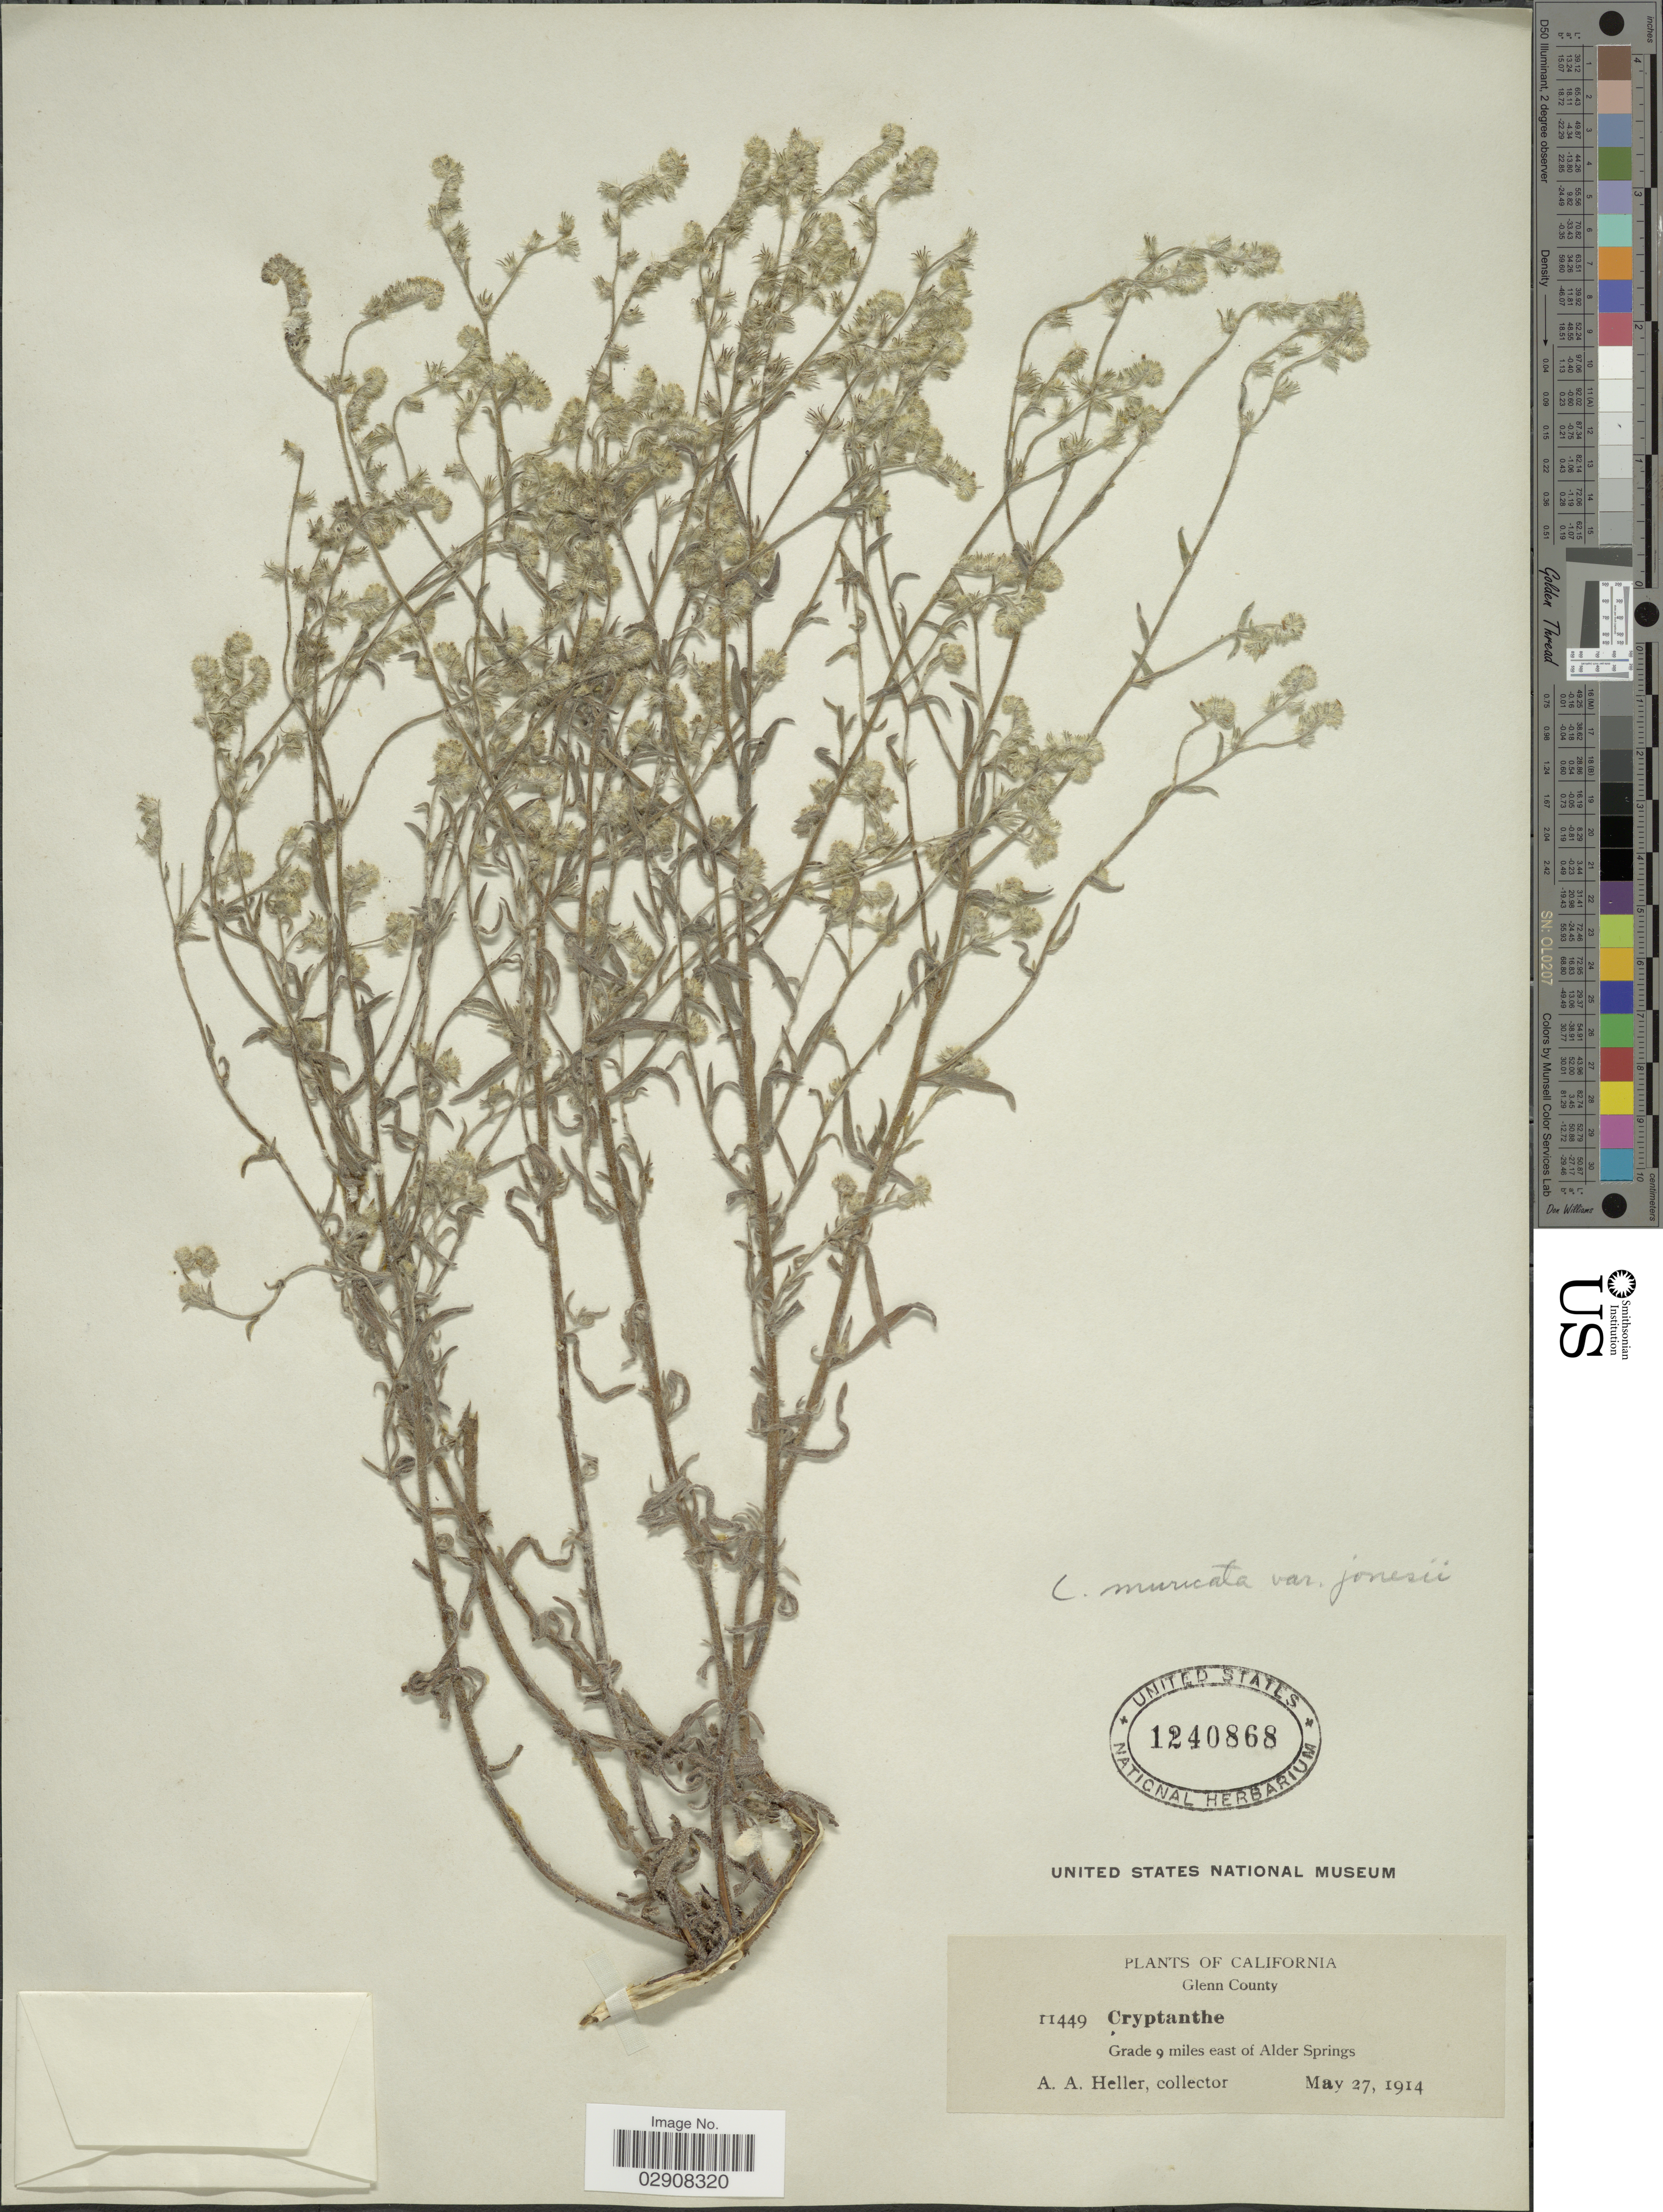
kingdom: Plantae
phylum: Tracheophyta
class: Magnoliopsida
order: Boraginales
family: Boraginaceae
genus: Cryptantha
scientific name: Cryptantha muricata var. jonesii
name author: (A. Gray) I.M. Johnst.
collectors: A. A. Heller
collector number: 11449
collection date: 1914-05-27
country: United States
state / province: California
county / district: Glenn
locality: Glenn County. Grade 9 miles east of Alder Springs.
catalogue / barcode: US 1240868